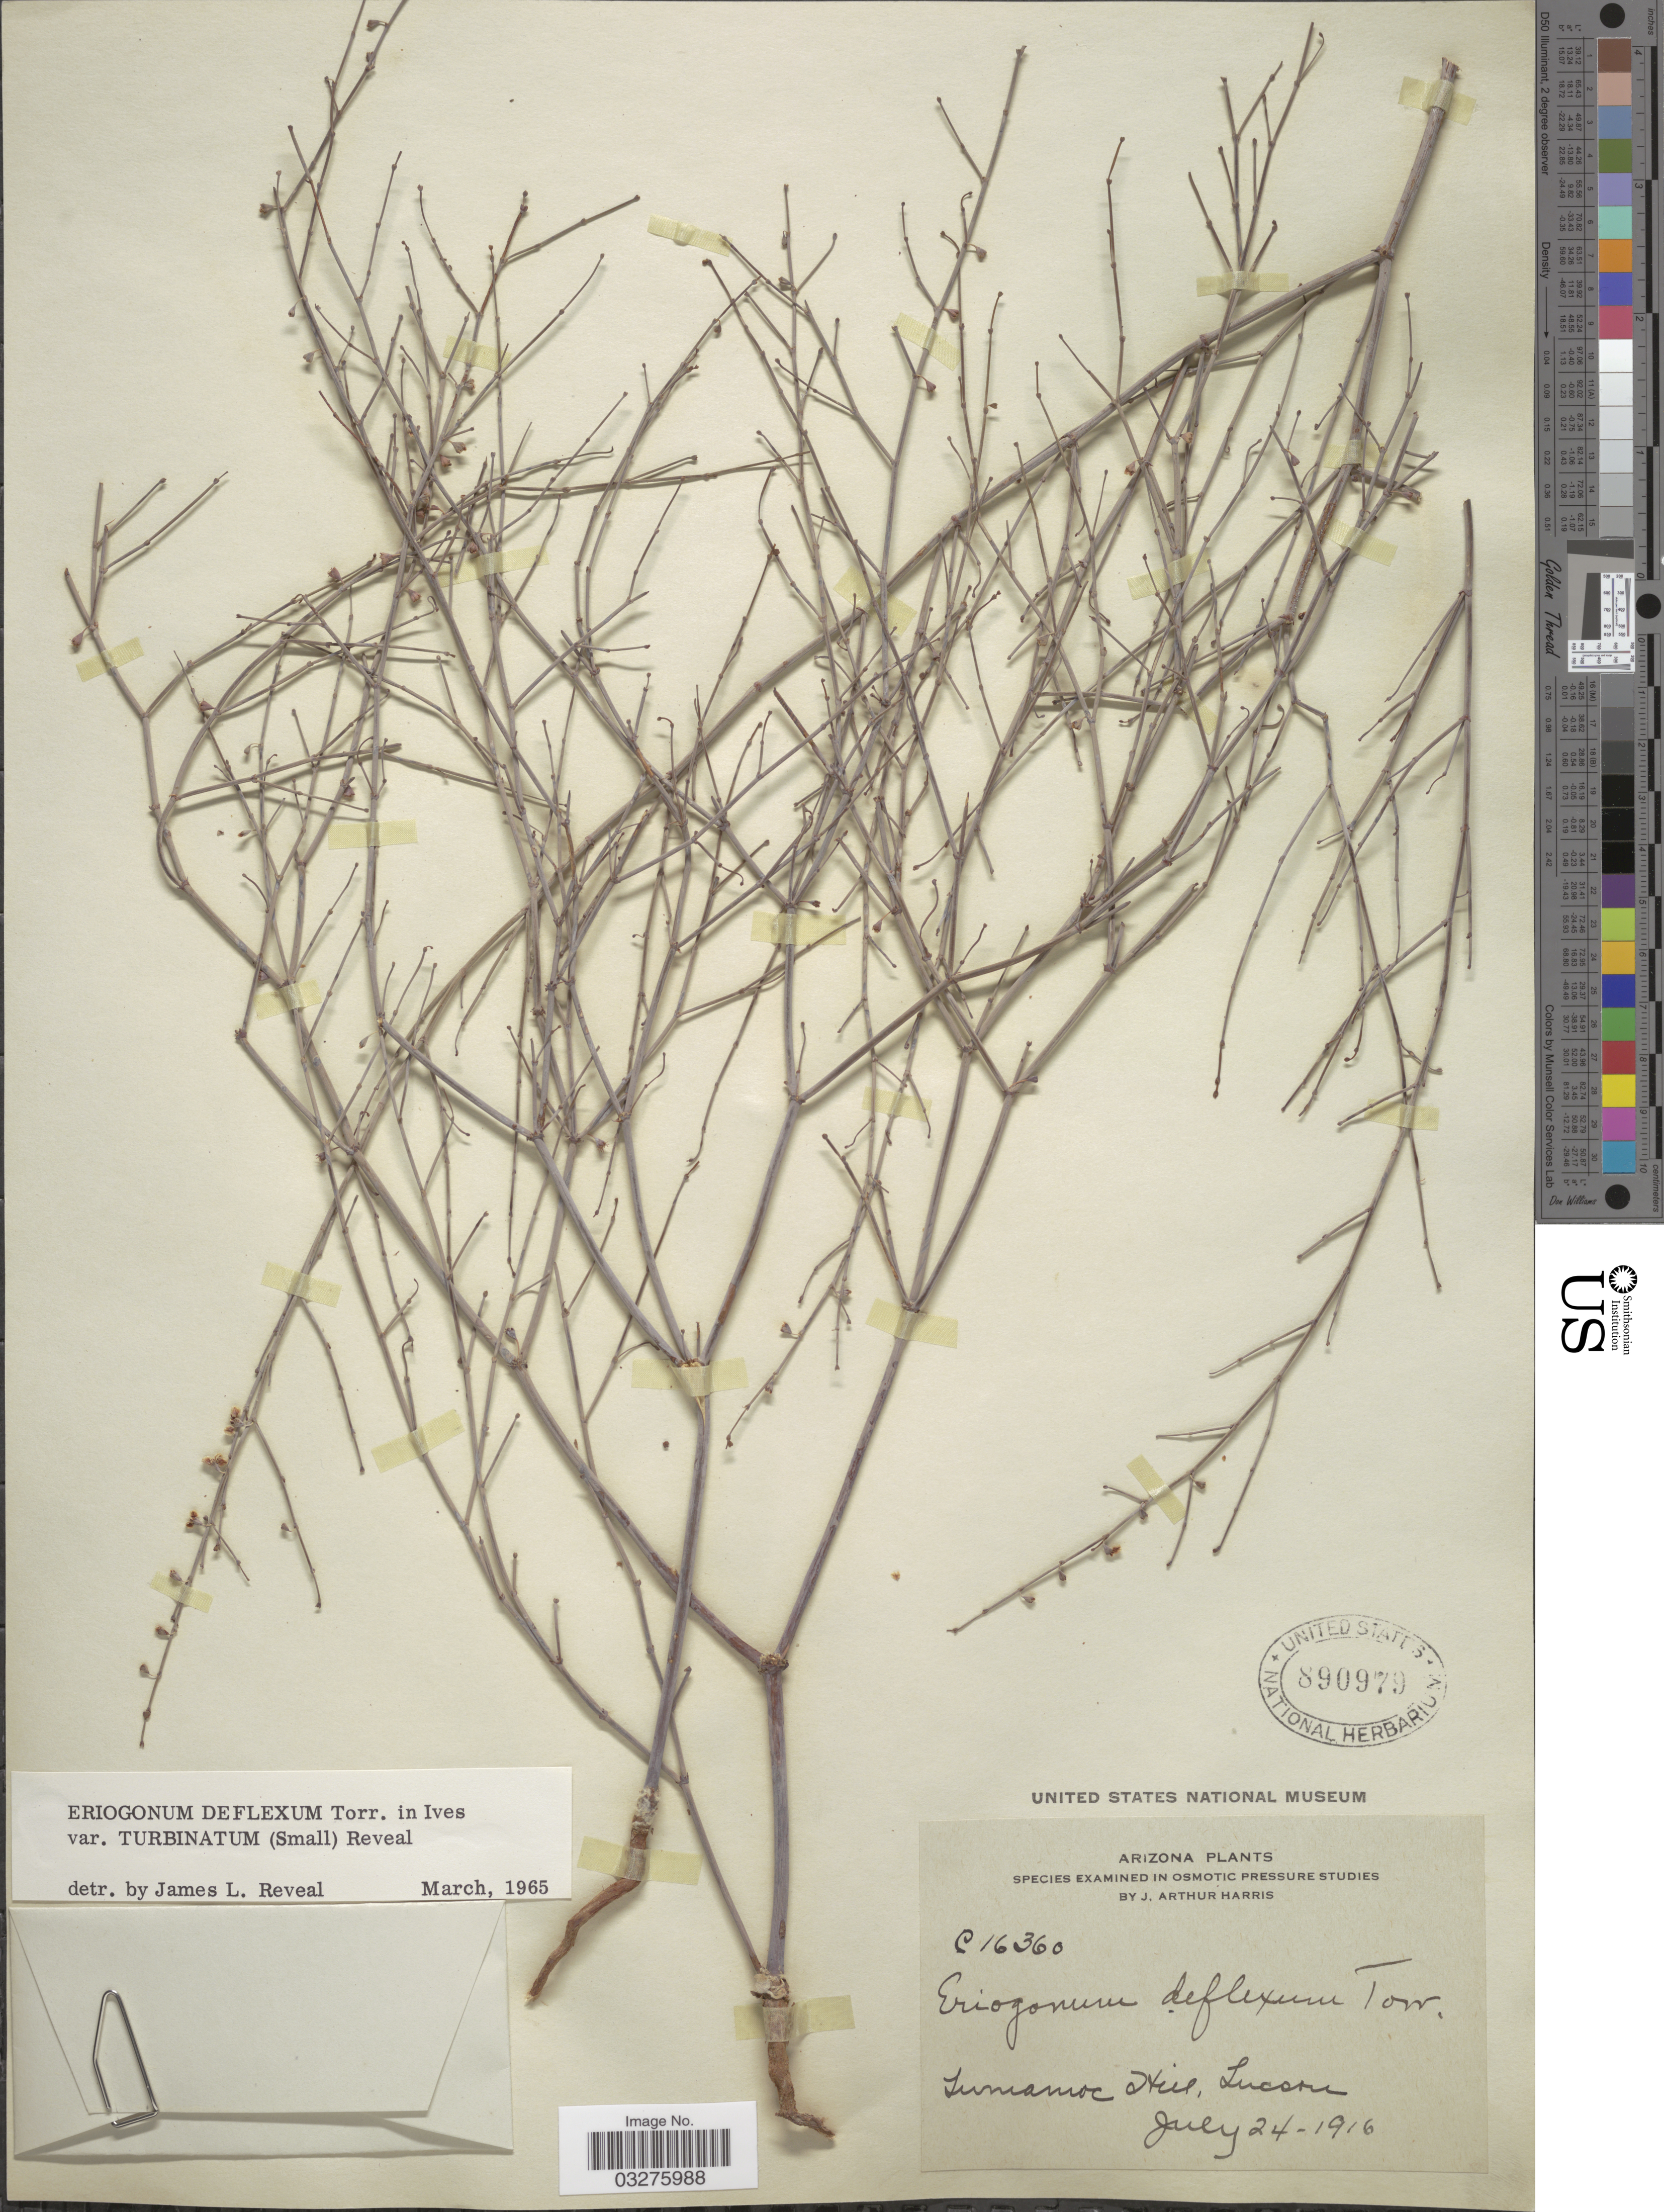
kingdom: Plantae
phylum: Tracheophyta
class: Magnoliopsida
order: Caryophyllales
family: Polygonaceae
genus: Eriogonum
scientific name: Eriogonum deflexum var. turbinatum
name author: (Small) Reveal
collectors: J. A. Harris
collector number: C16360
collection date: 1916-07-24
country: United States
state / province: Arizona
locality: Tumamoc Hill, Tucson.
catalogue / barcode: US 890979